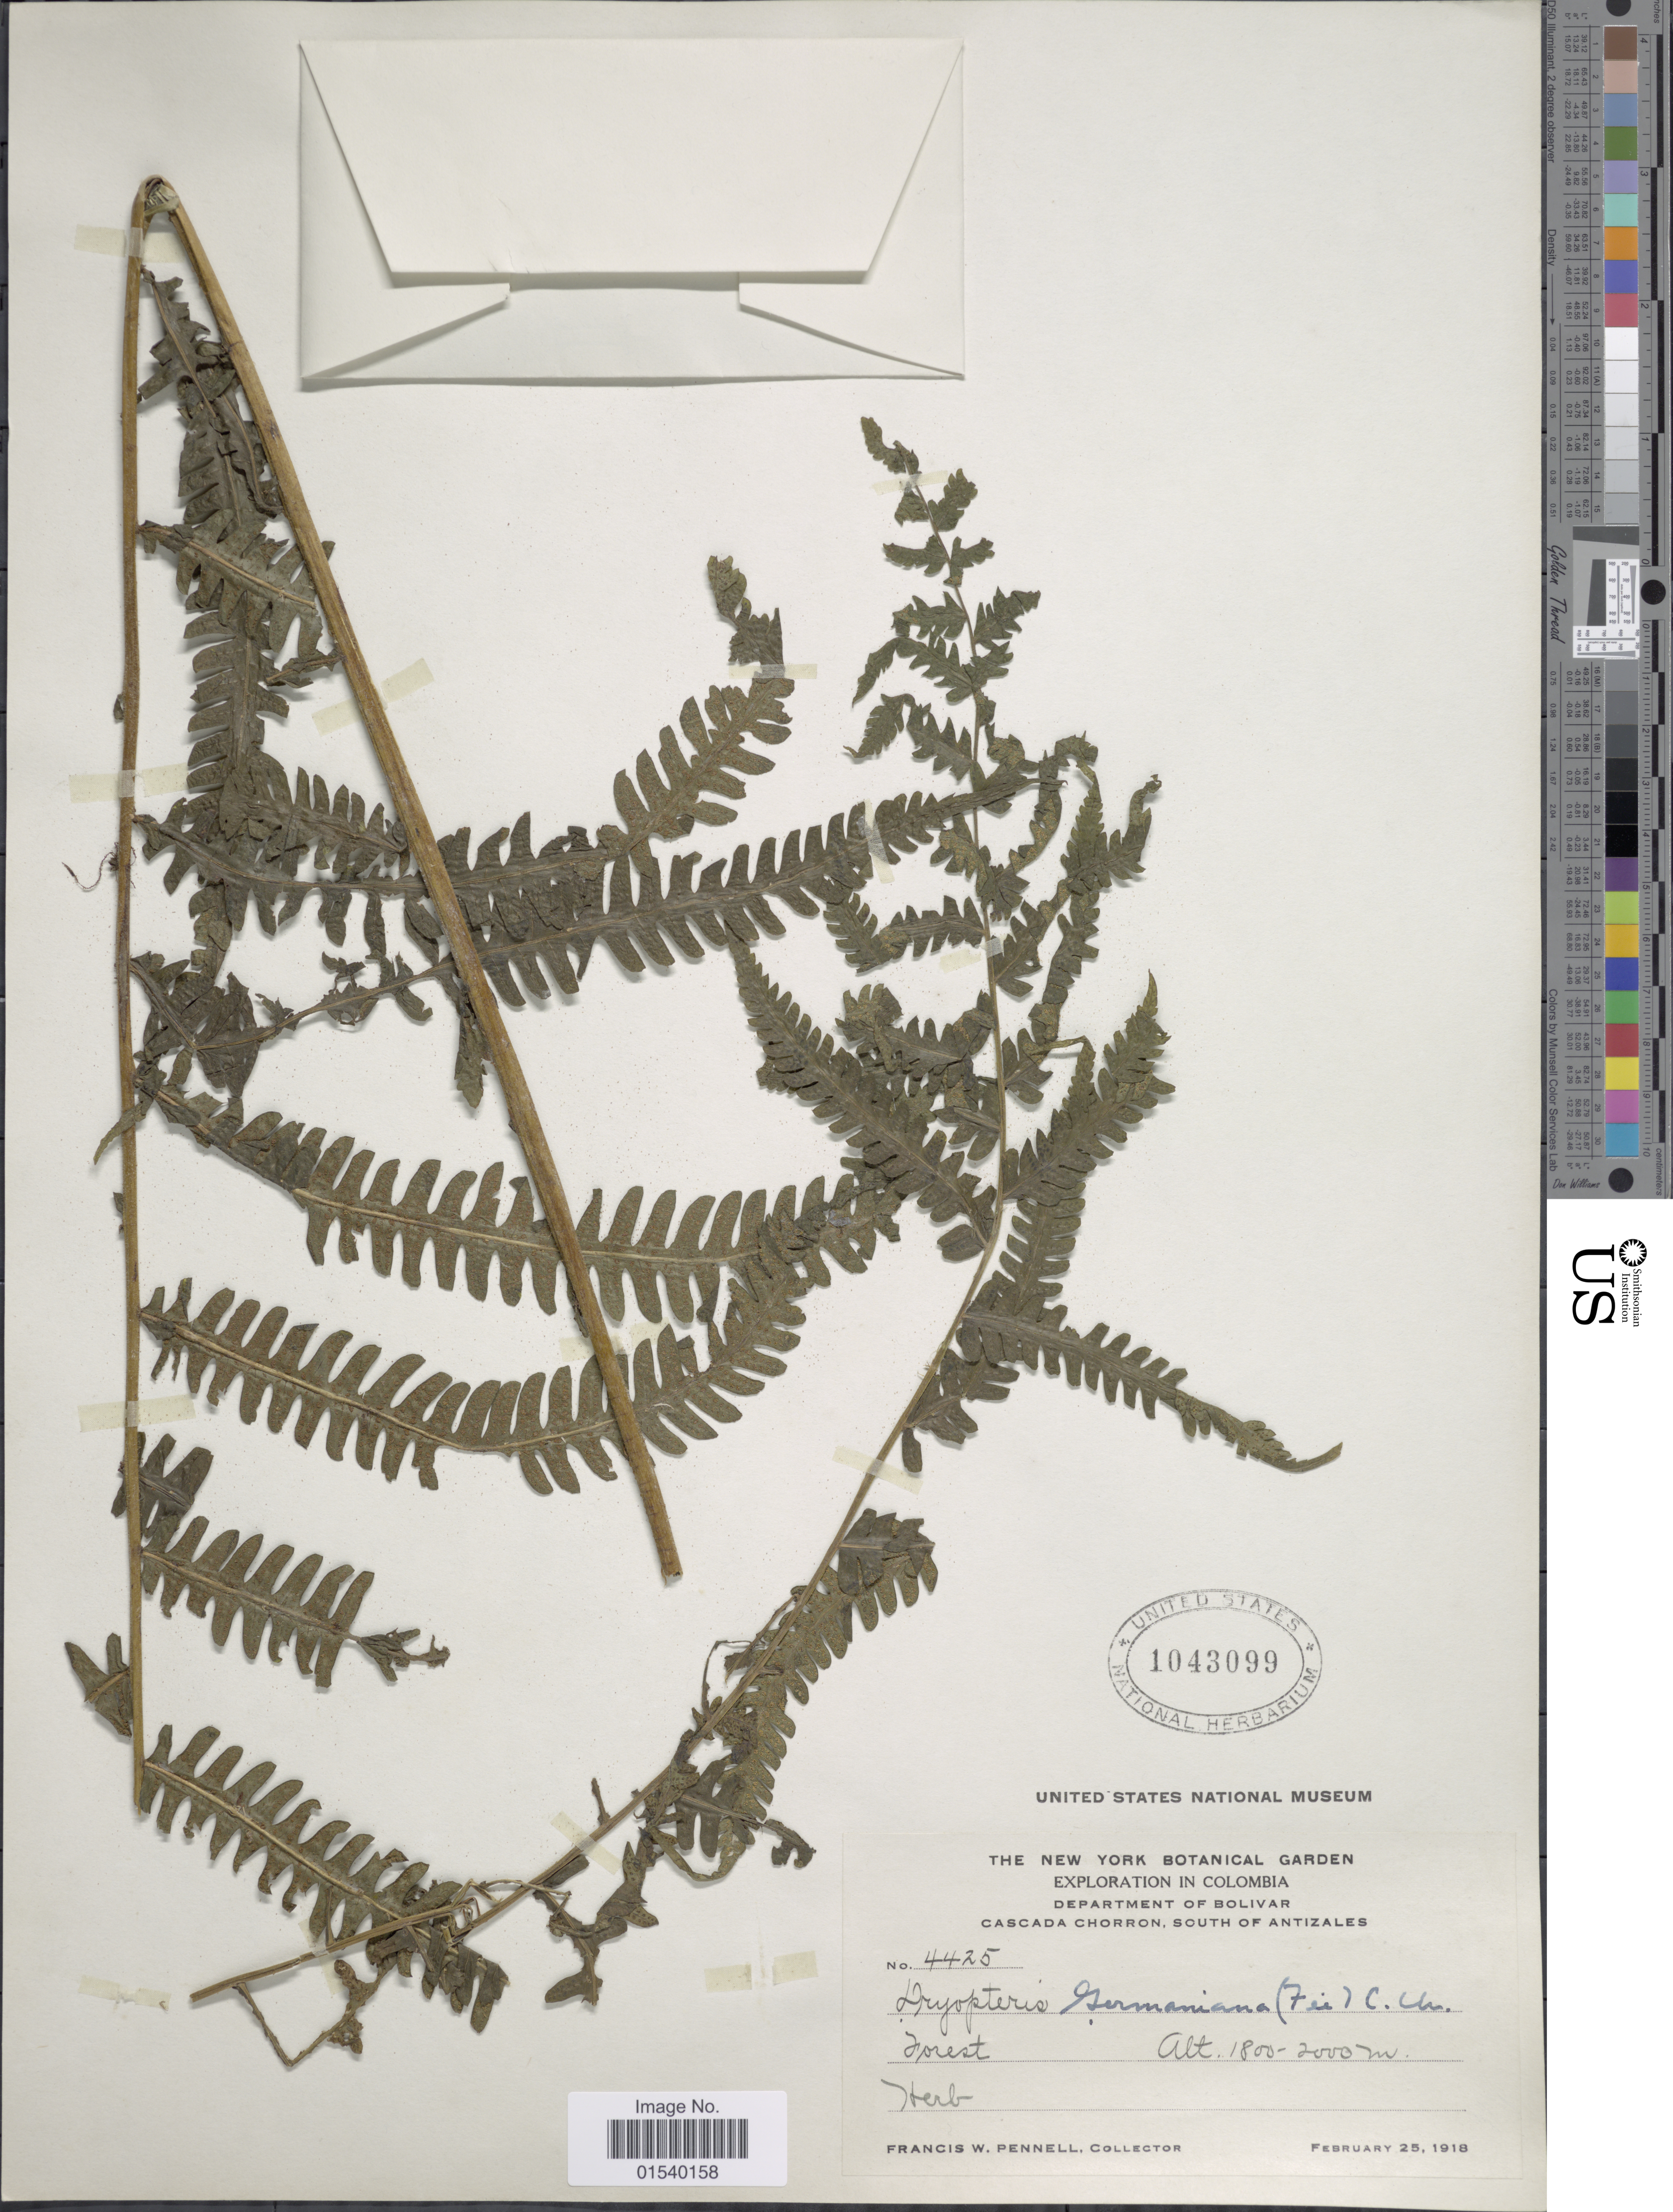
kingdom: Plantae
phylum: Tracheophyta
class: Polypodiopsida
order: Polypodiales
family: Thelypteridaceae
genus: Amauropelta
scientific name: Amauropelta germaniana (Fée) comb. nov., ined. 2015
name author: (Fée)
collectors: F. W. Pennell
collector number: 4425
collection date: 1918-02-25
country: Colombia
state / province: Bolívar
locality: Department of Bolivar Cascada Chorron, South of Antizales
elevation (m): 1800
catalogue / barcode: US 1043099